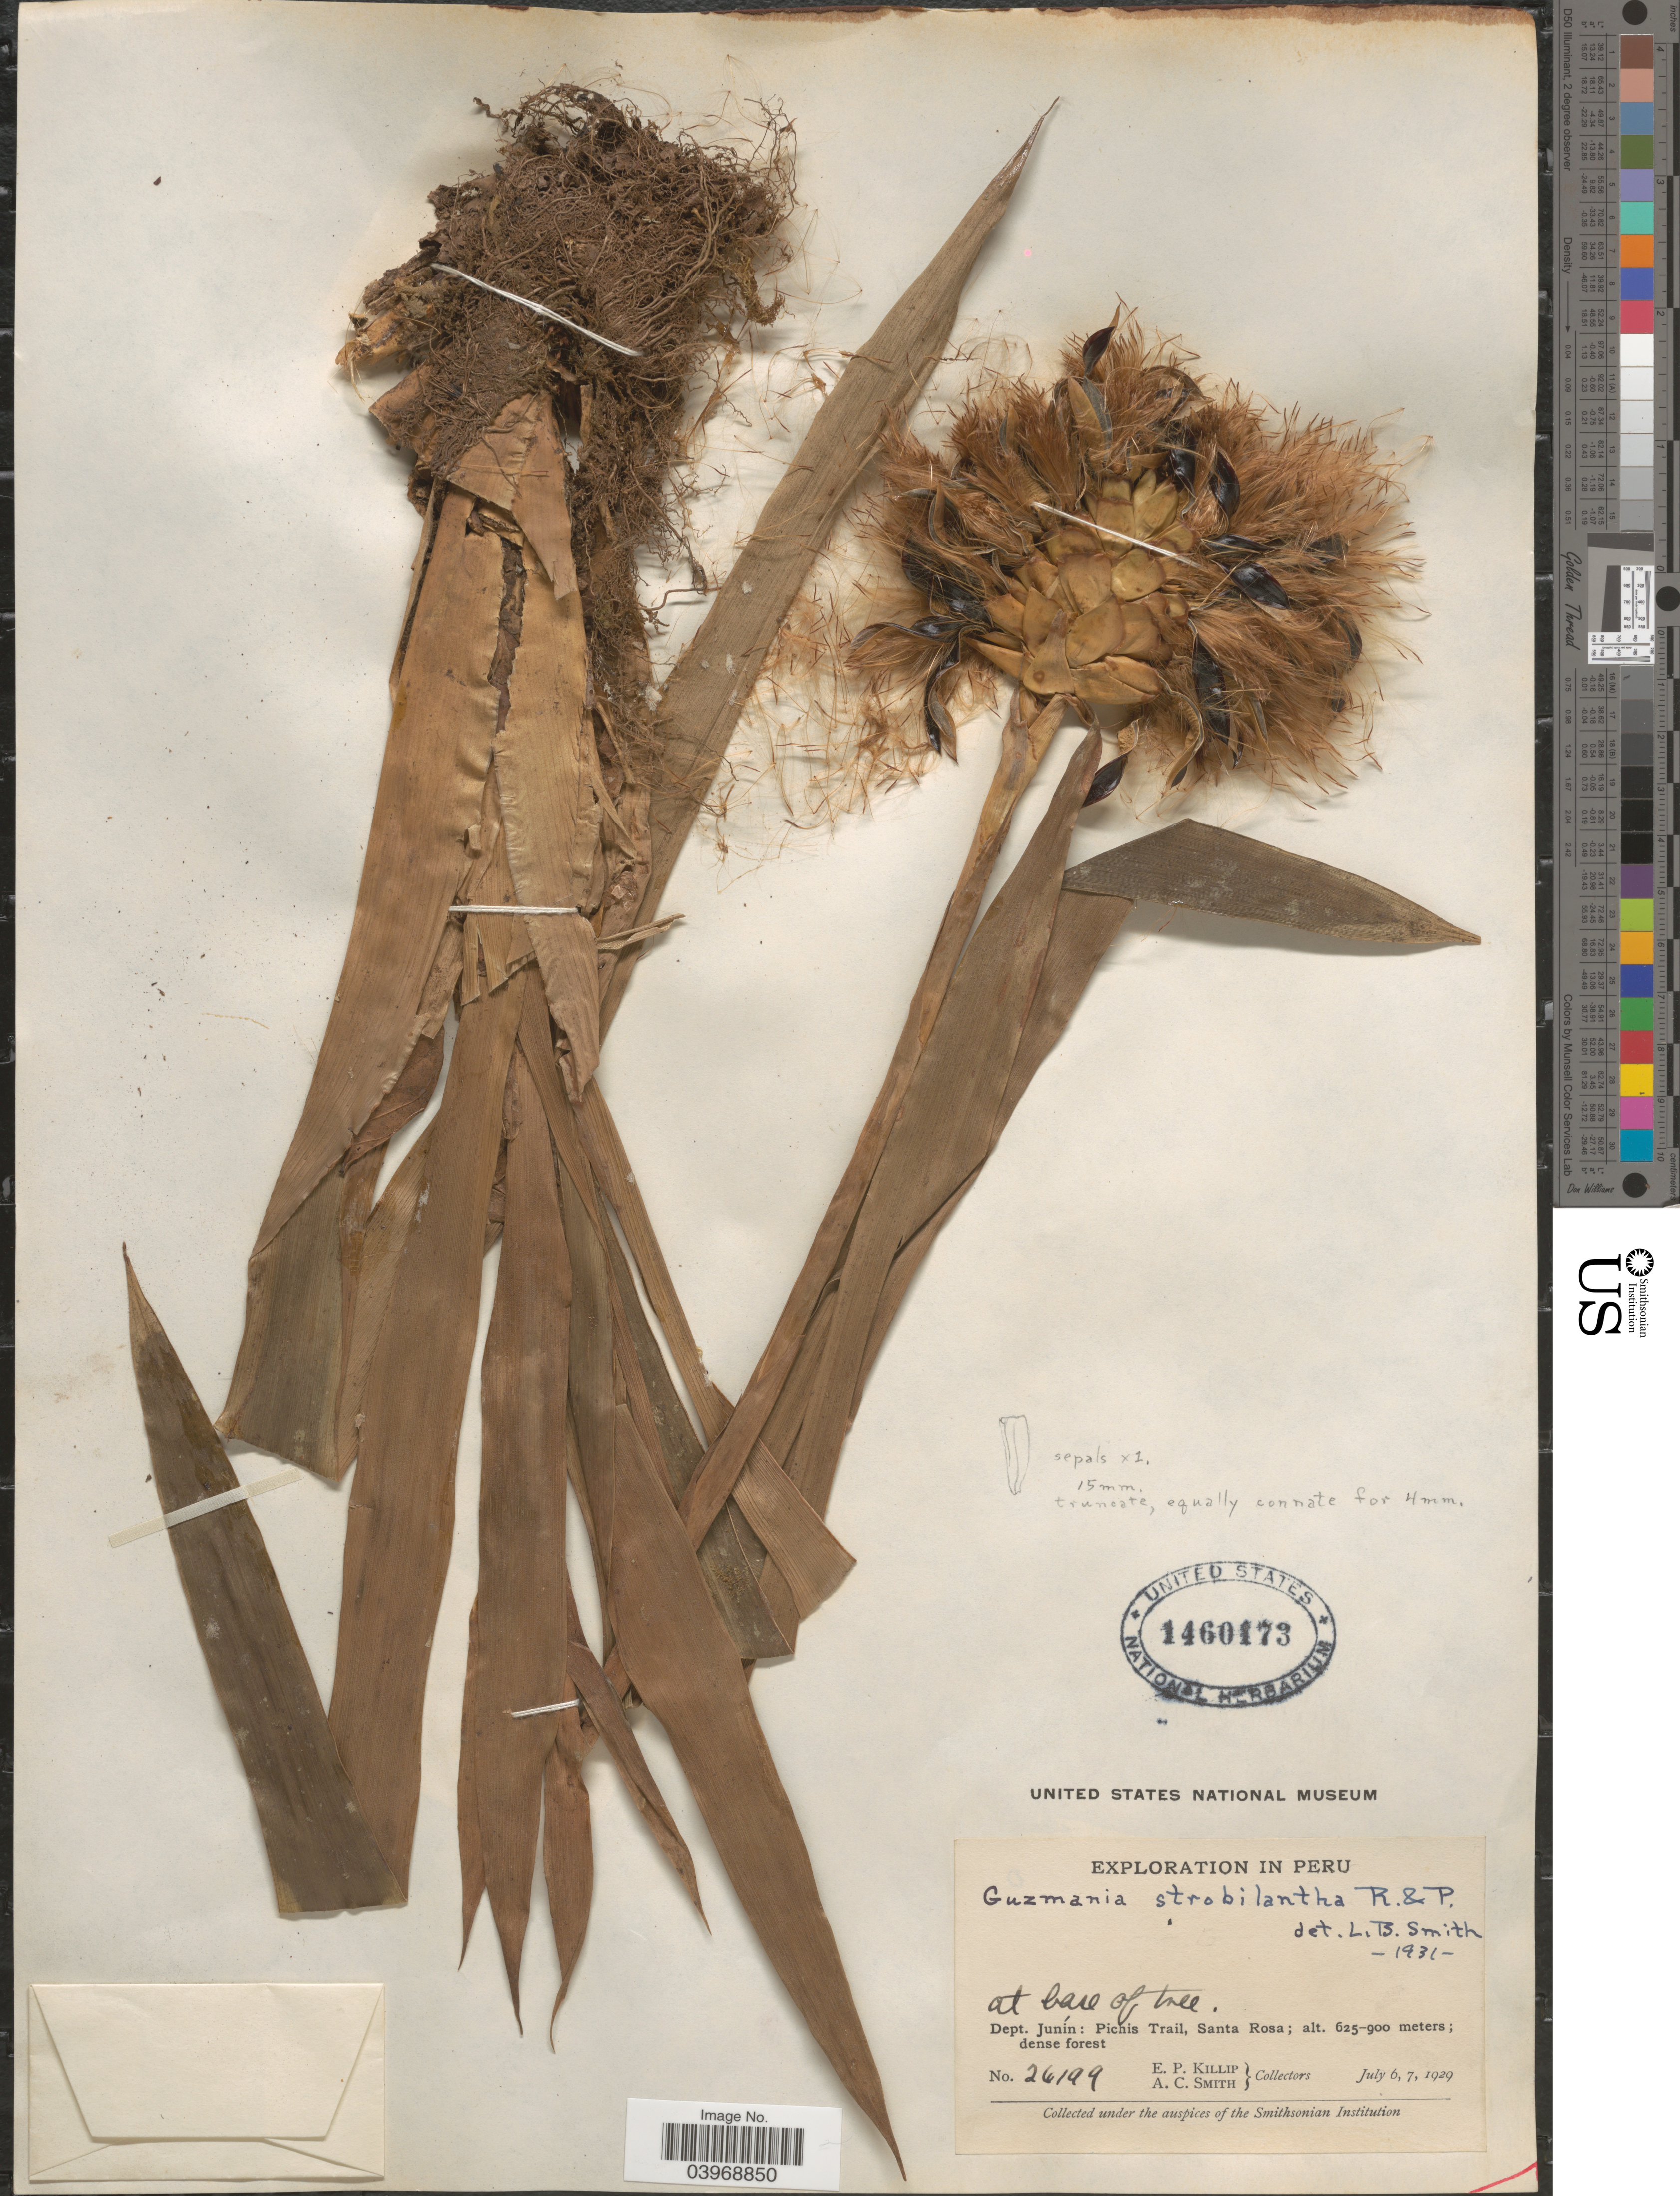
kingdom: Plantae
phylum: Tracheophyta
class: Liliopsida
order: Poales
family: Bromeliaceae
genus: Guzmania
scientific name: Guzmania strobilantha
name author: (Ruiz & Pav.) Mez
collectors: E. P. Killip & A. C. Smith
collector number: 26199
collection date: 1929-07-06/1929-07-07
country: Peru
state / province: Junín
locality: At base of tree. Dept. Junín: Picnis Trail, Santa Rosa.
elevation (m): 625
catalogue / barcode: US 1460173